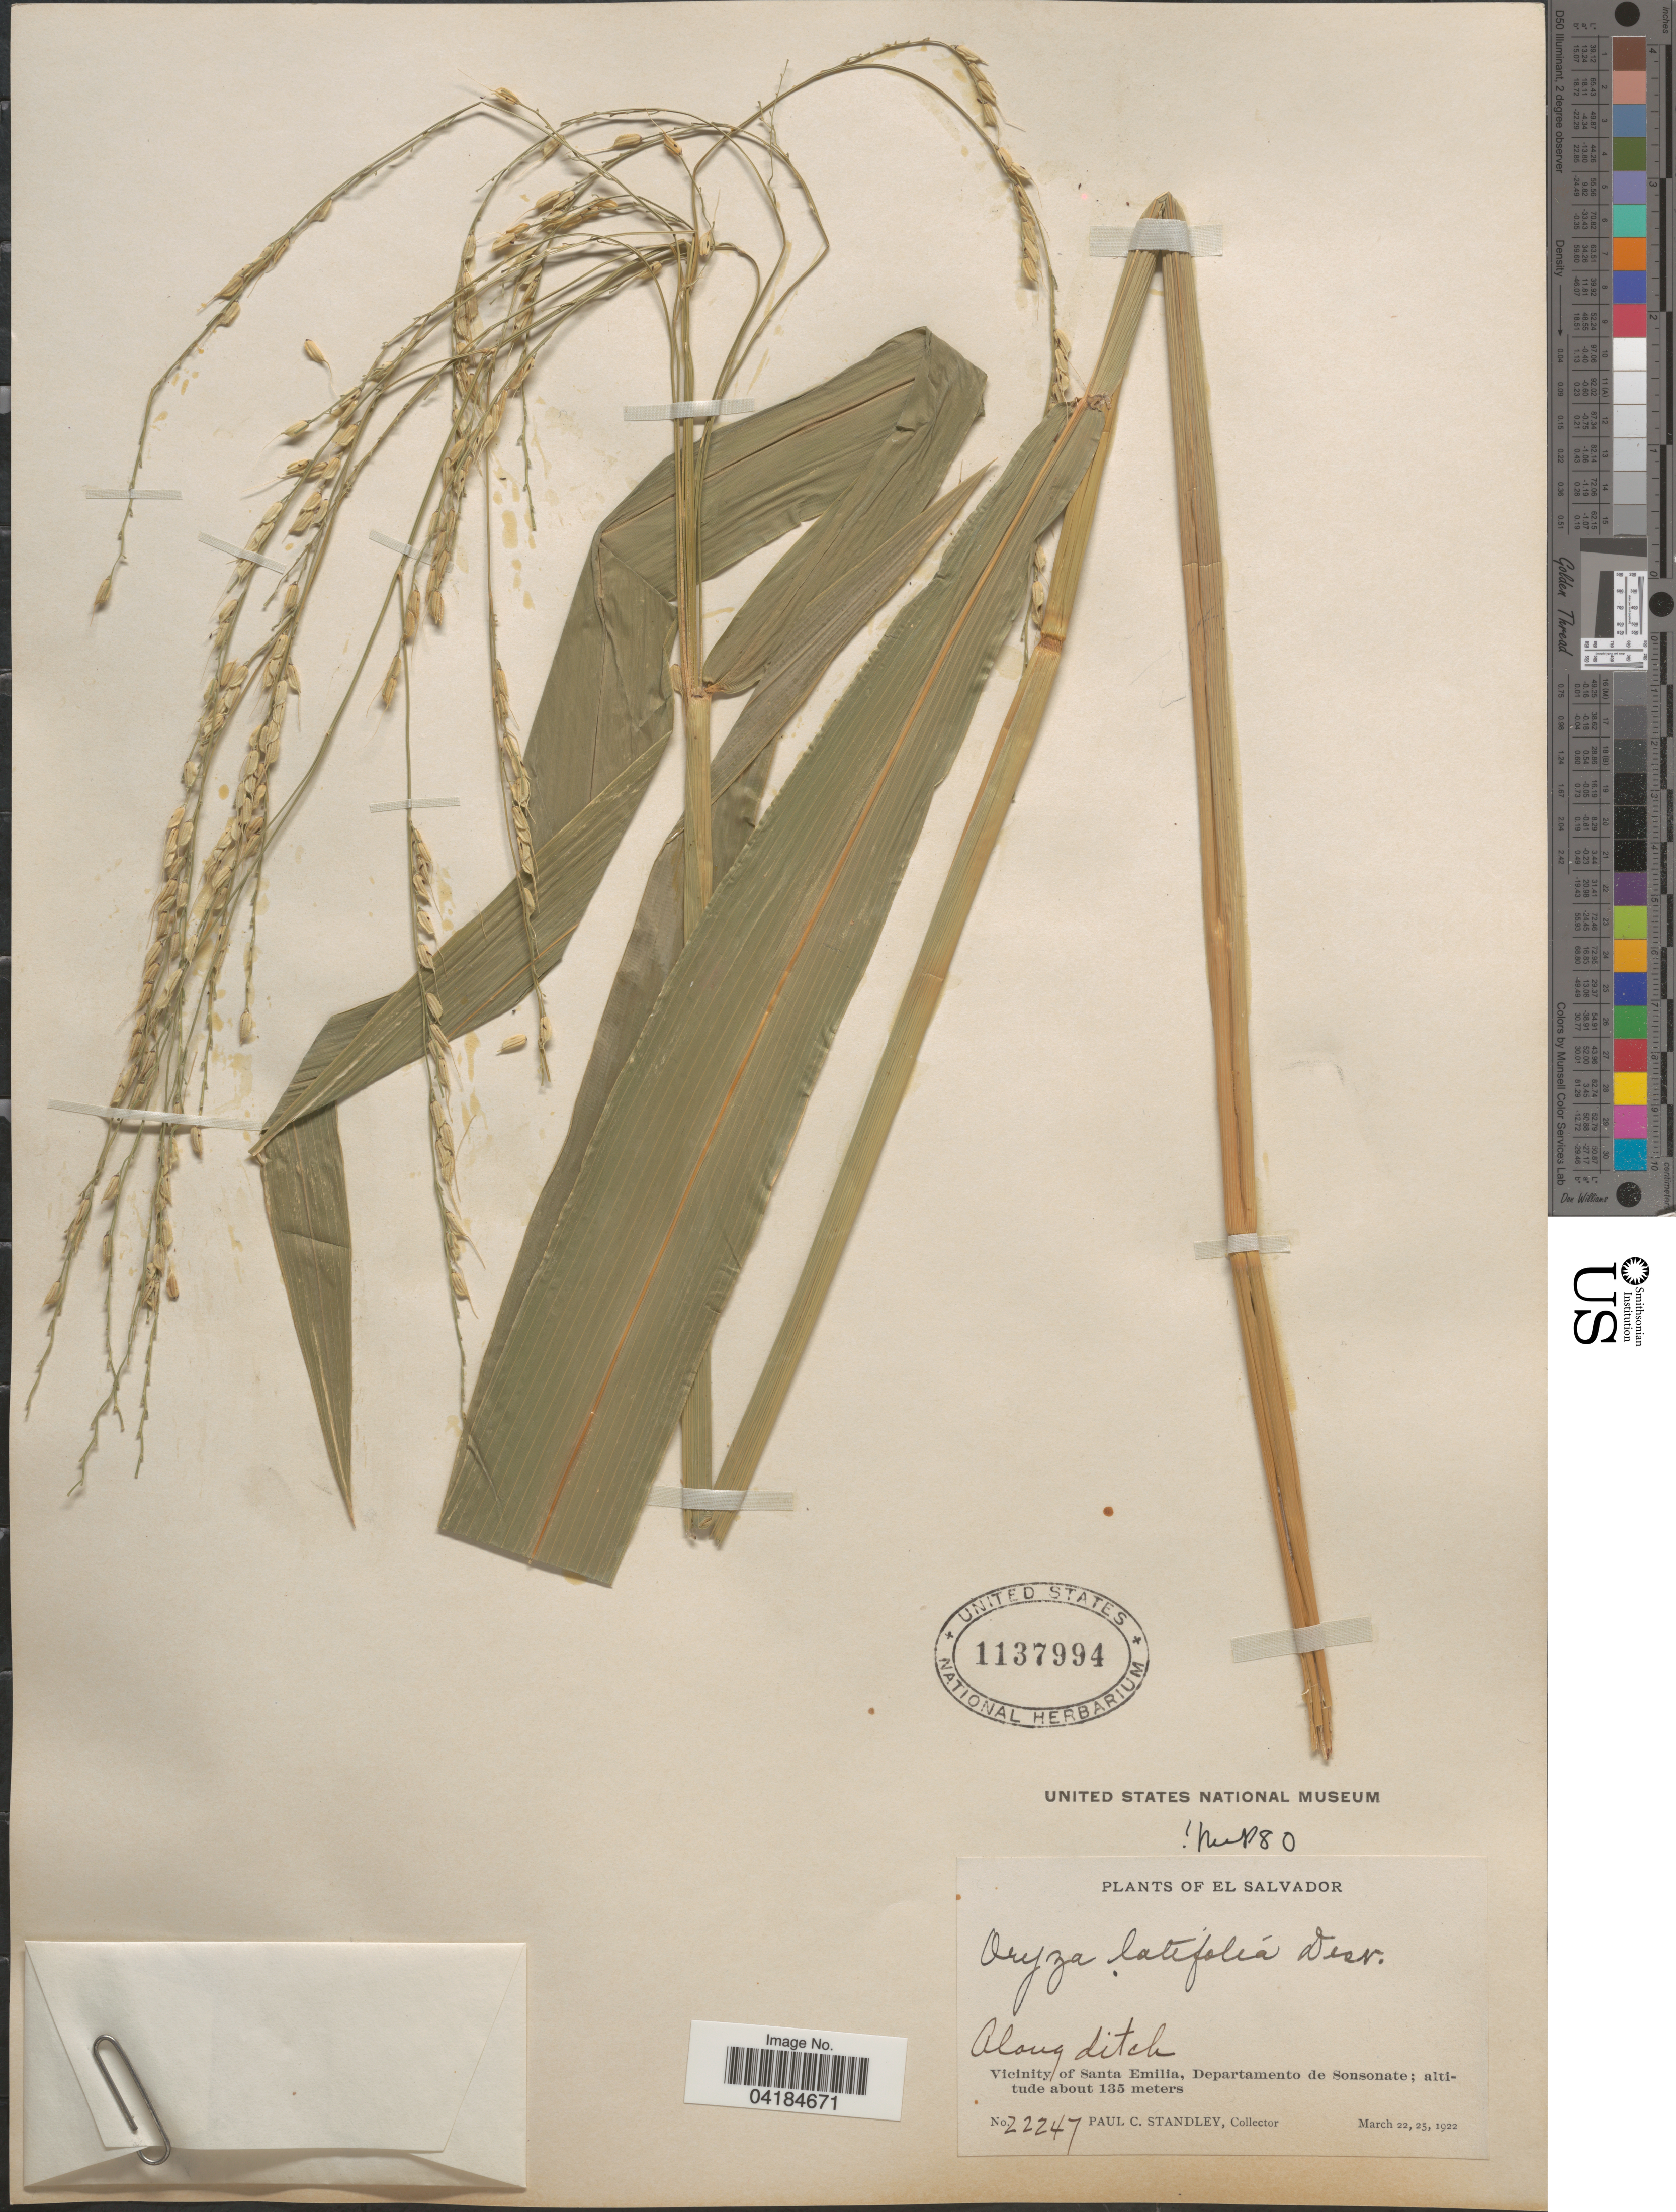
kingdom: Plantae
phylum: Tracheophyta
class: Liliopsida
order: Poales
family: Poaceae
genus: Oryza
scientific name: Oryza latifolia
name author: Desv.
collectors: P. C. Standley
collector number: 22247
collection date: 1922-03-22/1922-03-25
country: El Salvador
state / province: Sonsonate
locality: Vicinity of Santa Emilia, Departamento de Sonsonate.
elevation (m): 135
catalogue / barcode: US 1137994